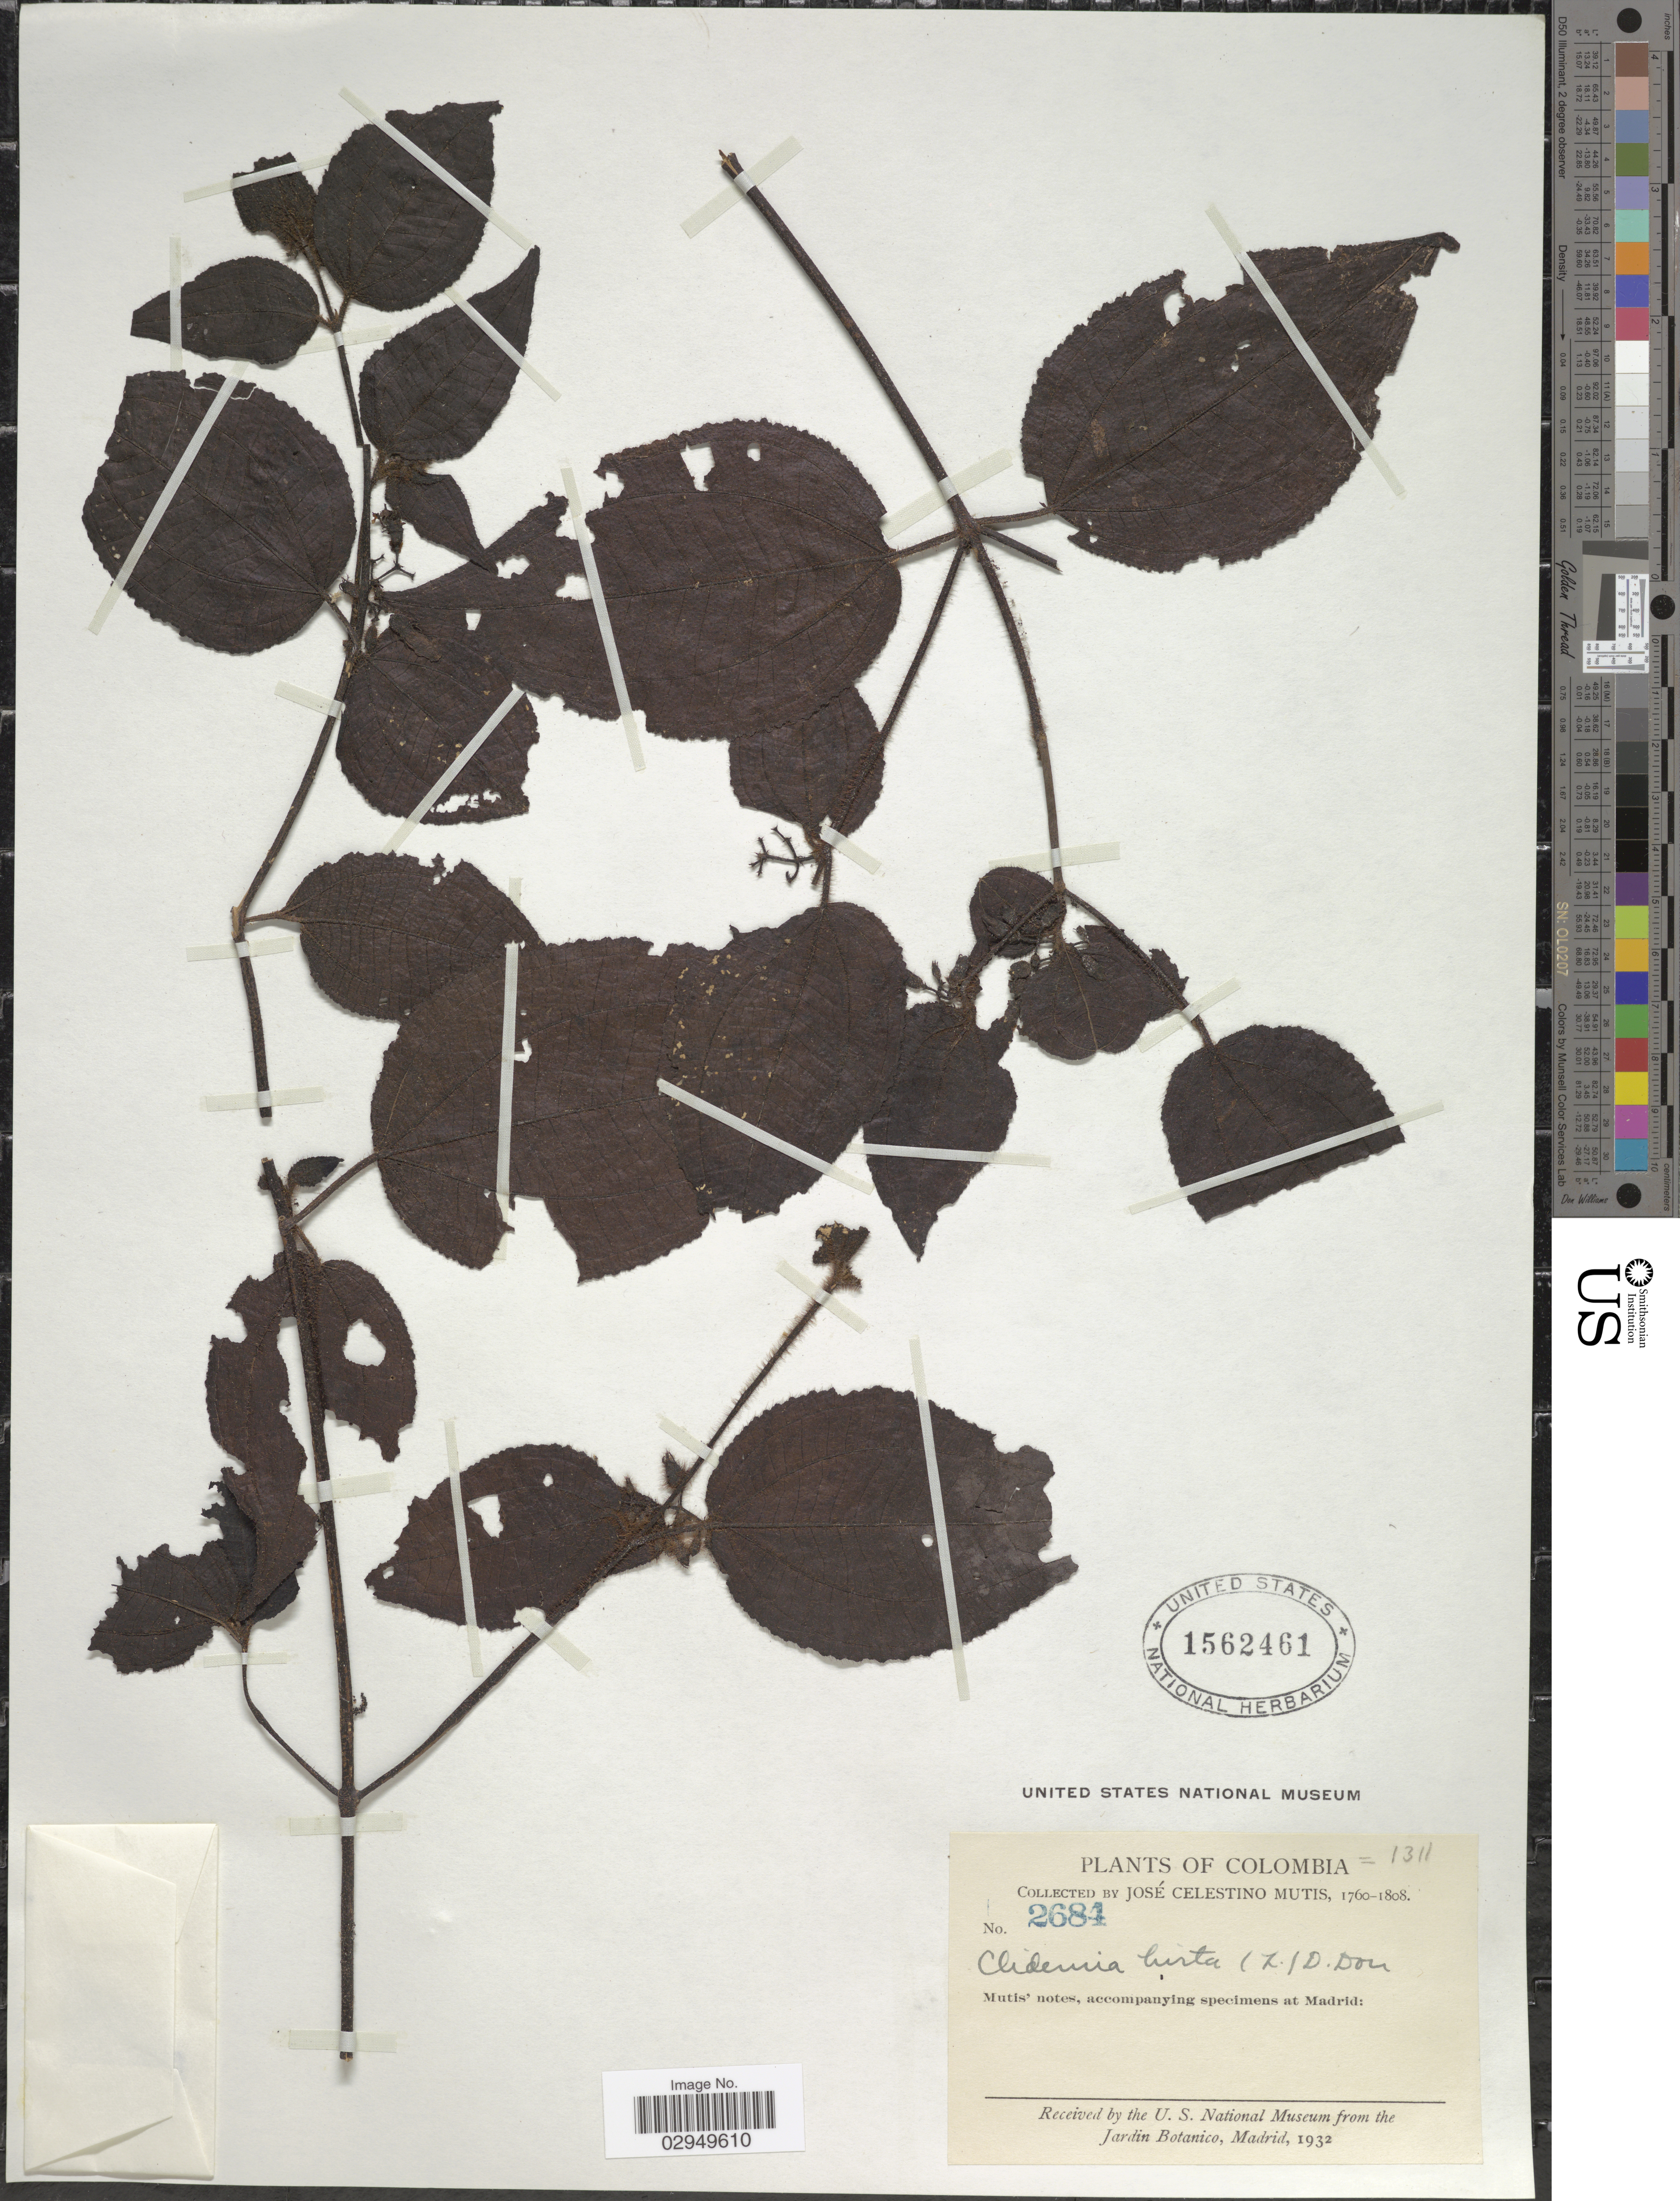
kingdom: Plantae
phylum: Tracheophyta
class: Magnoliopsida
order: Myrtales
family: Melastomataceae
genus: Clidemia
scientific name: Clidemia hirta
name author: (L.) D. Don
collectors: J. C. B. Mutis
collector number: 2684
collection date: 1760/1808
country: Colombia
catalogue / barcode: US 1562461